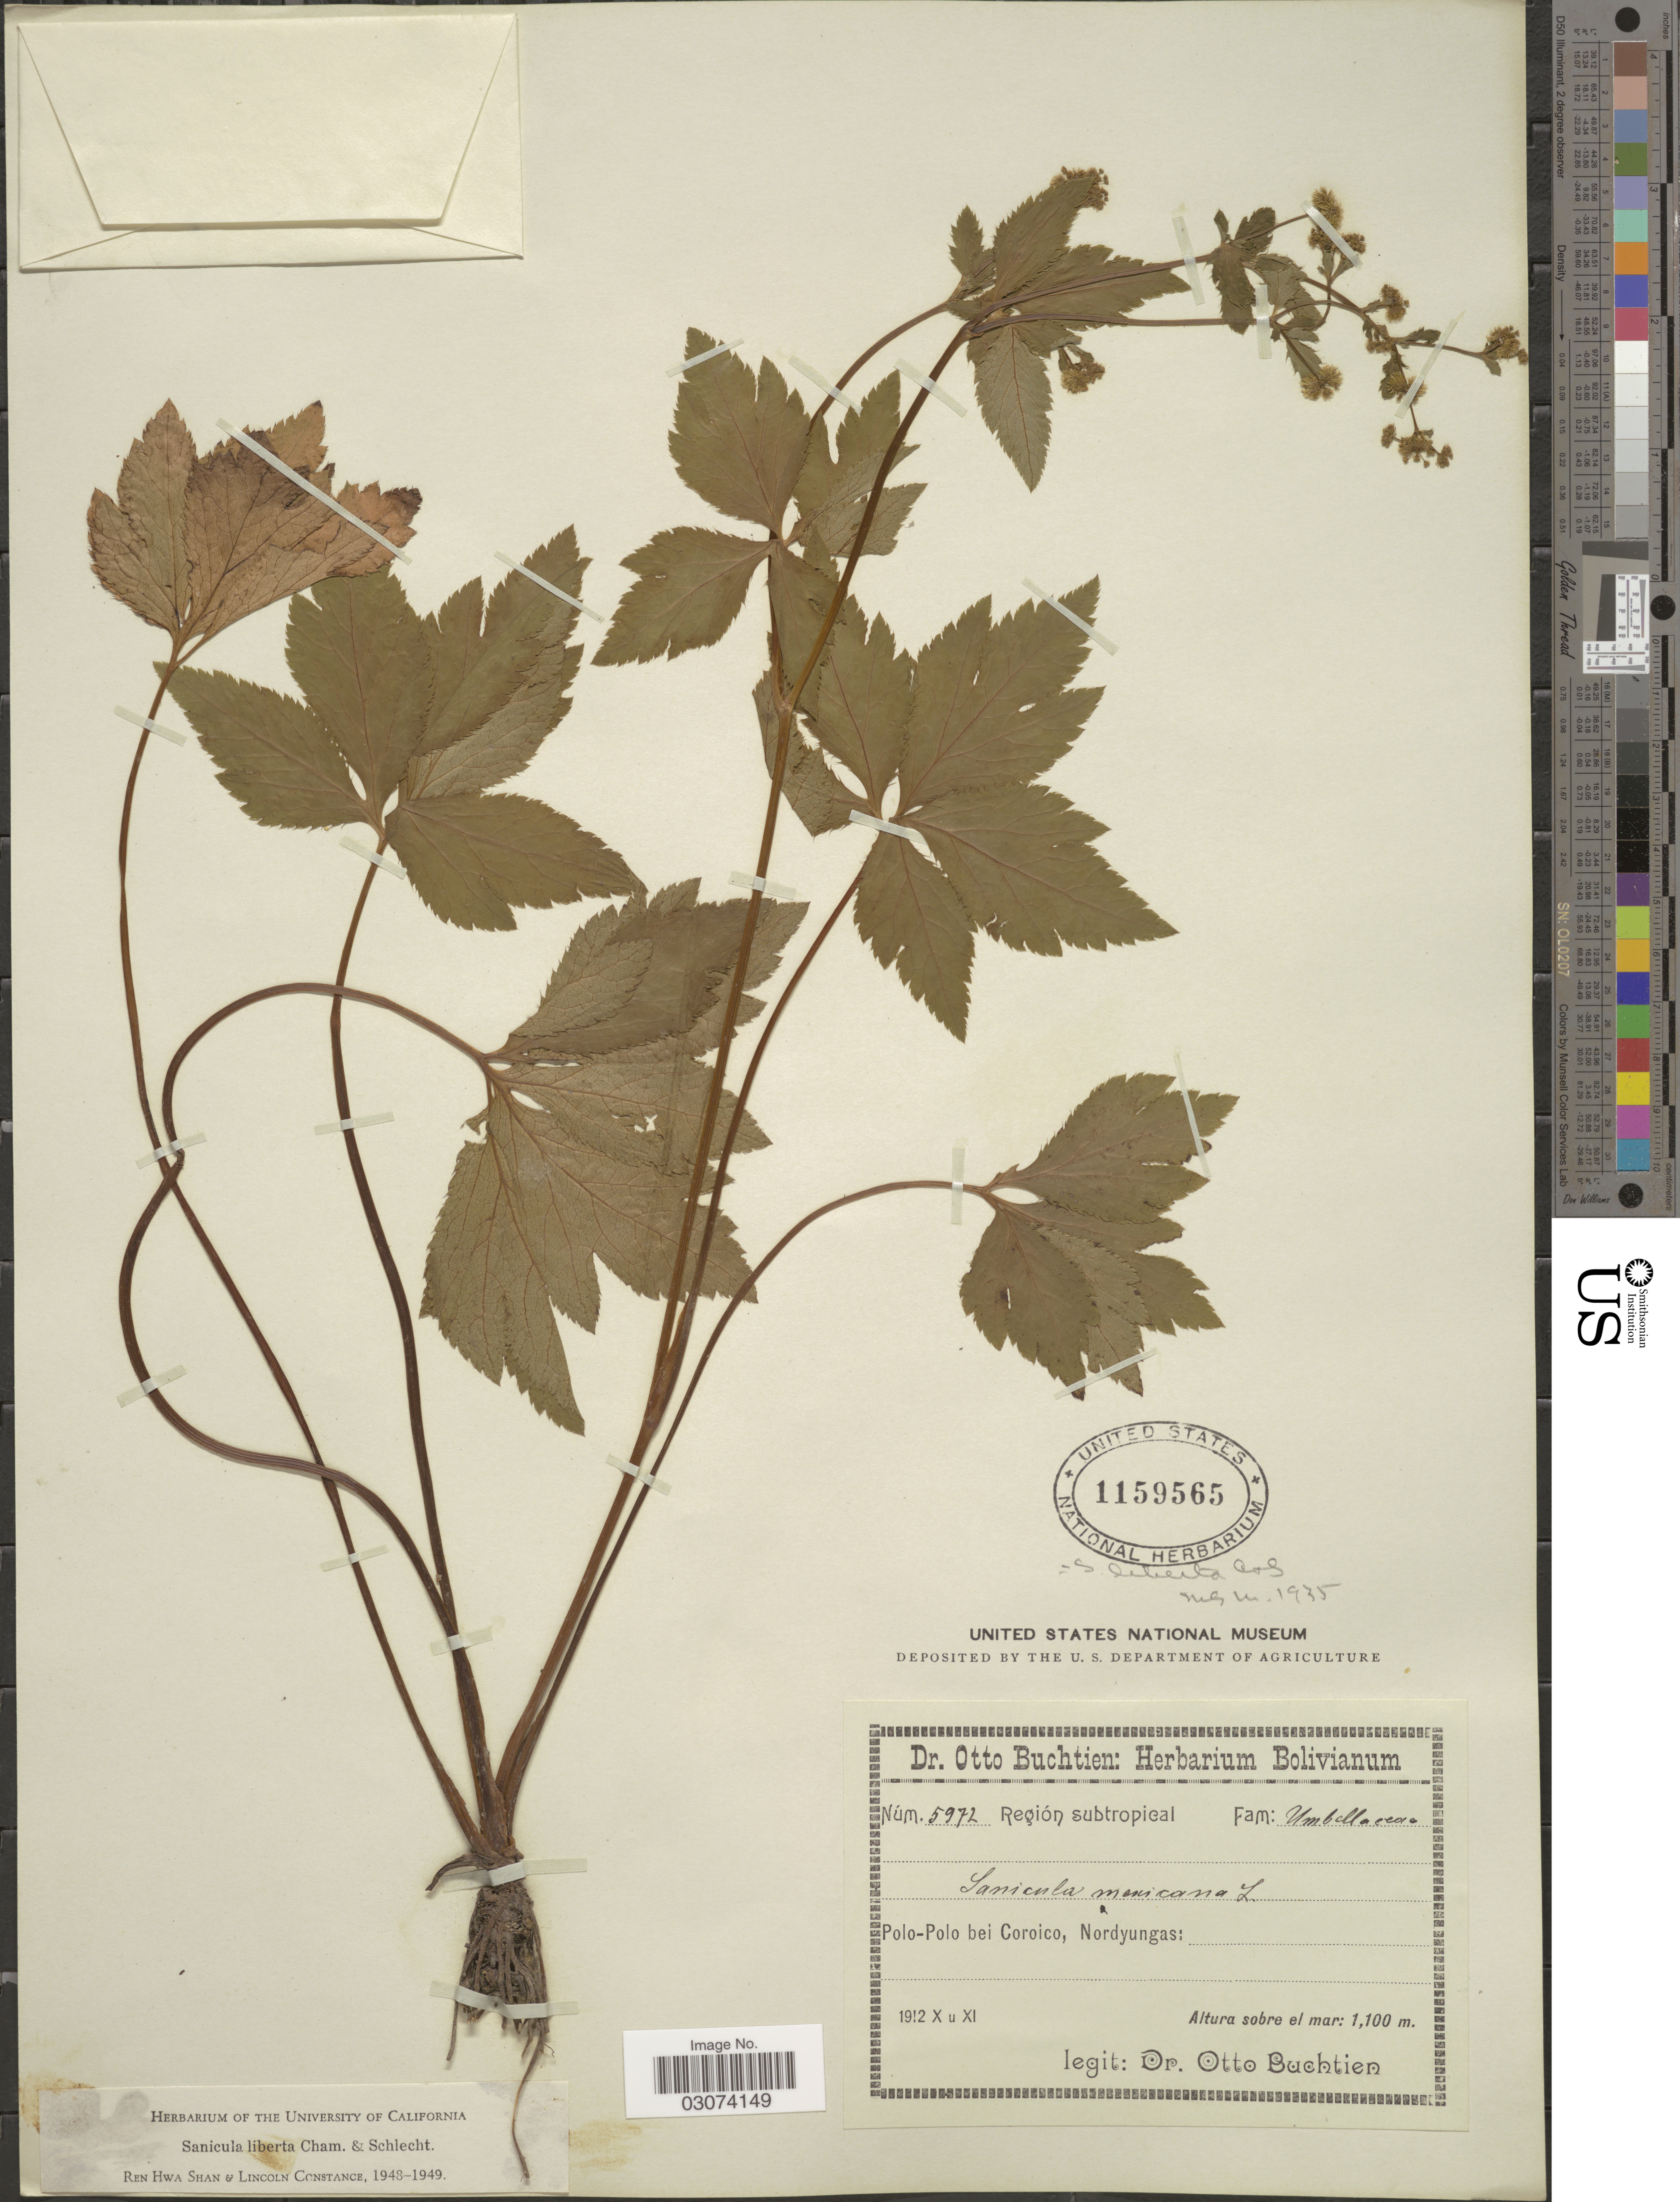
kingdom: Plantae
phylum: Tracheophyta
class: Magnoliopsida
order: Apiales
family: Apiaceae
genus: Sanicula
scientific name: Sanicula liberta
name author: Cham. & Schltdl.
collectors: O. Buchtien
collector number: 5972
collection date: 1912-10/1912-11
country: Bolivia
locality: Región subtropical. Polo-Polo bei Coroico, Nordyungas.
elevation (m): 1100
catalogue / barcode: US 1159565